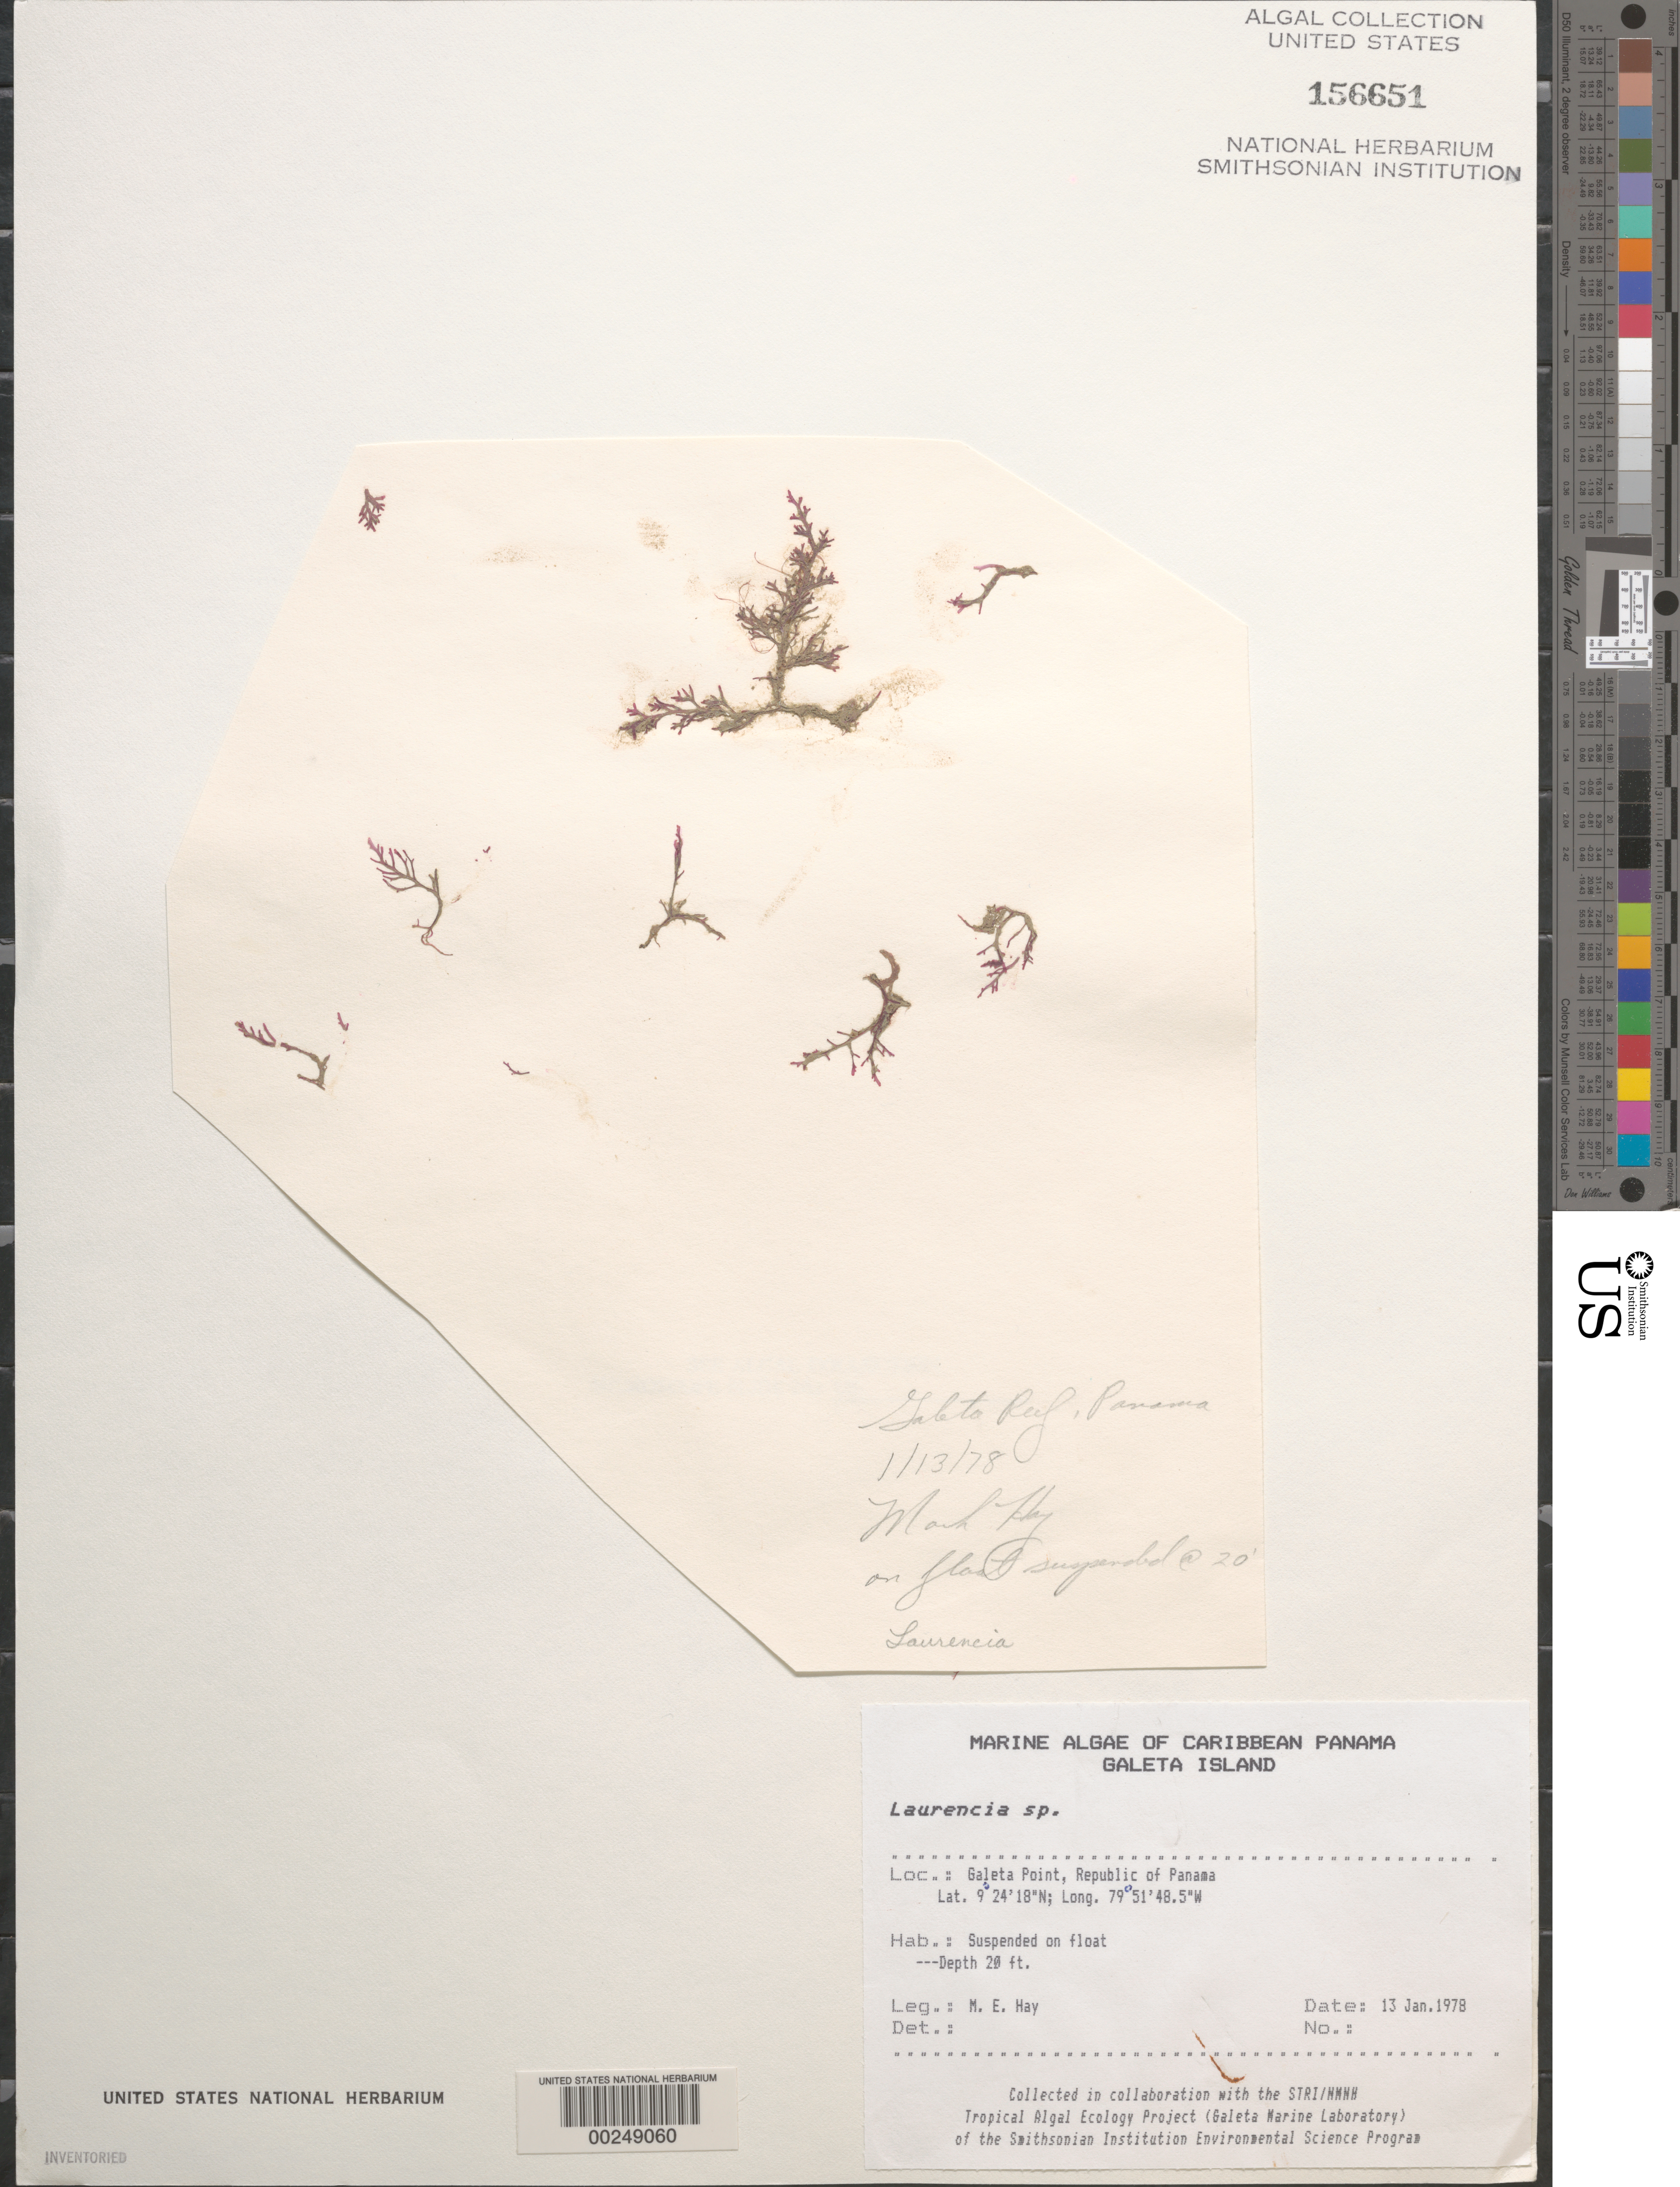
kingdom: Plantae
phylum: Rhodophyta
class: Florideophyceae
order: Ceramiales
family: Rhodomelaceae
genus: Laurencia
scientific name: Laurencia sp.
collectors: M. E. Hay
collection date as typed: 13 Jan 1978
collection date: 1978-01-13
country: Panama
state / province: Colón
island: Galeta Island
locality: Galeta Point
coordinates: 9 24' 18" N, 79 51' 48.5" W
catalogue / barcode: US 156651